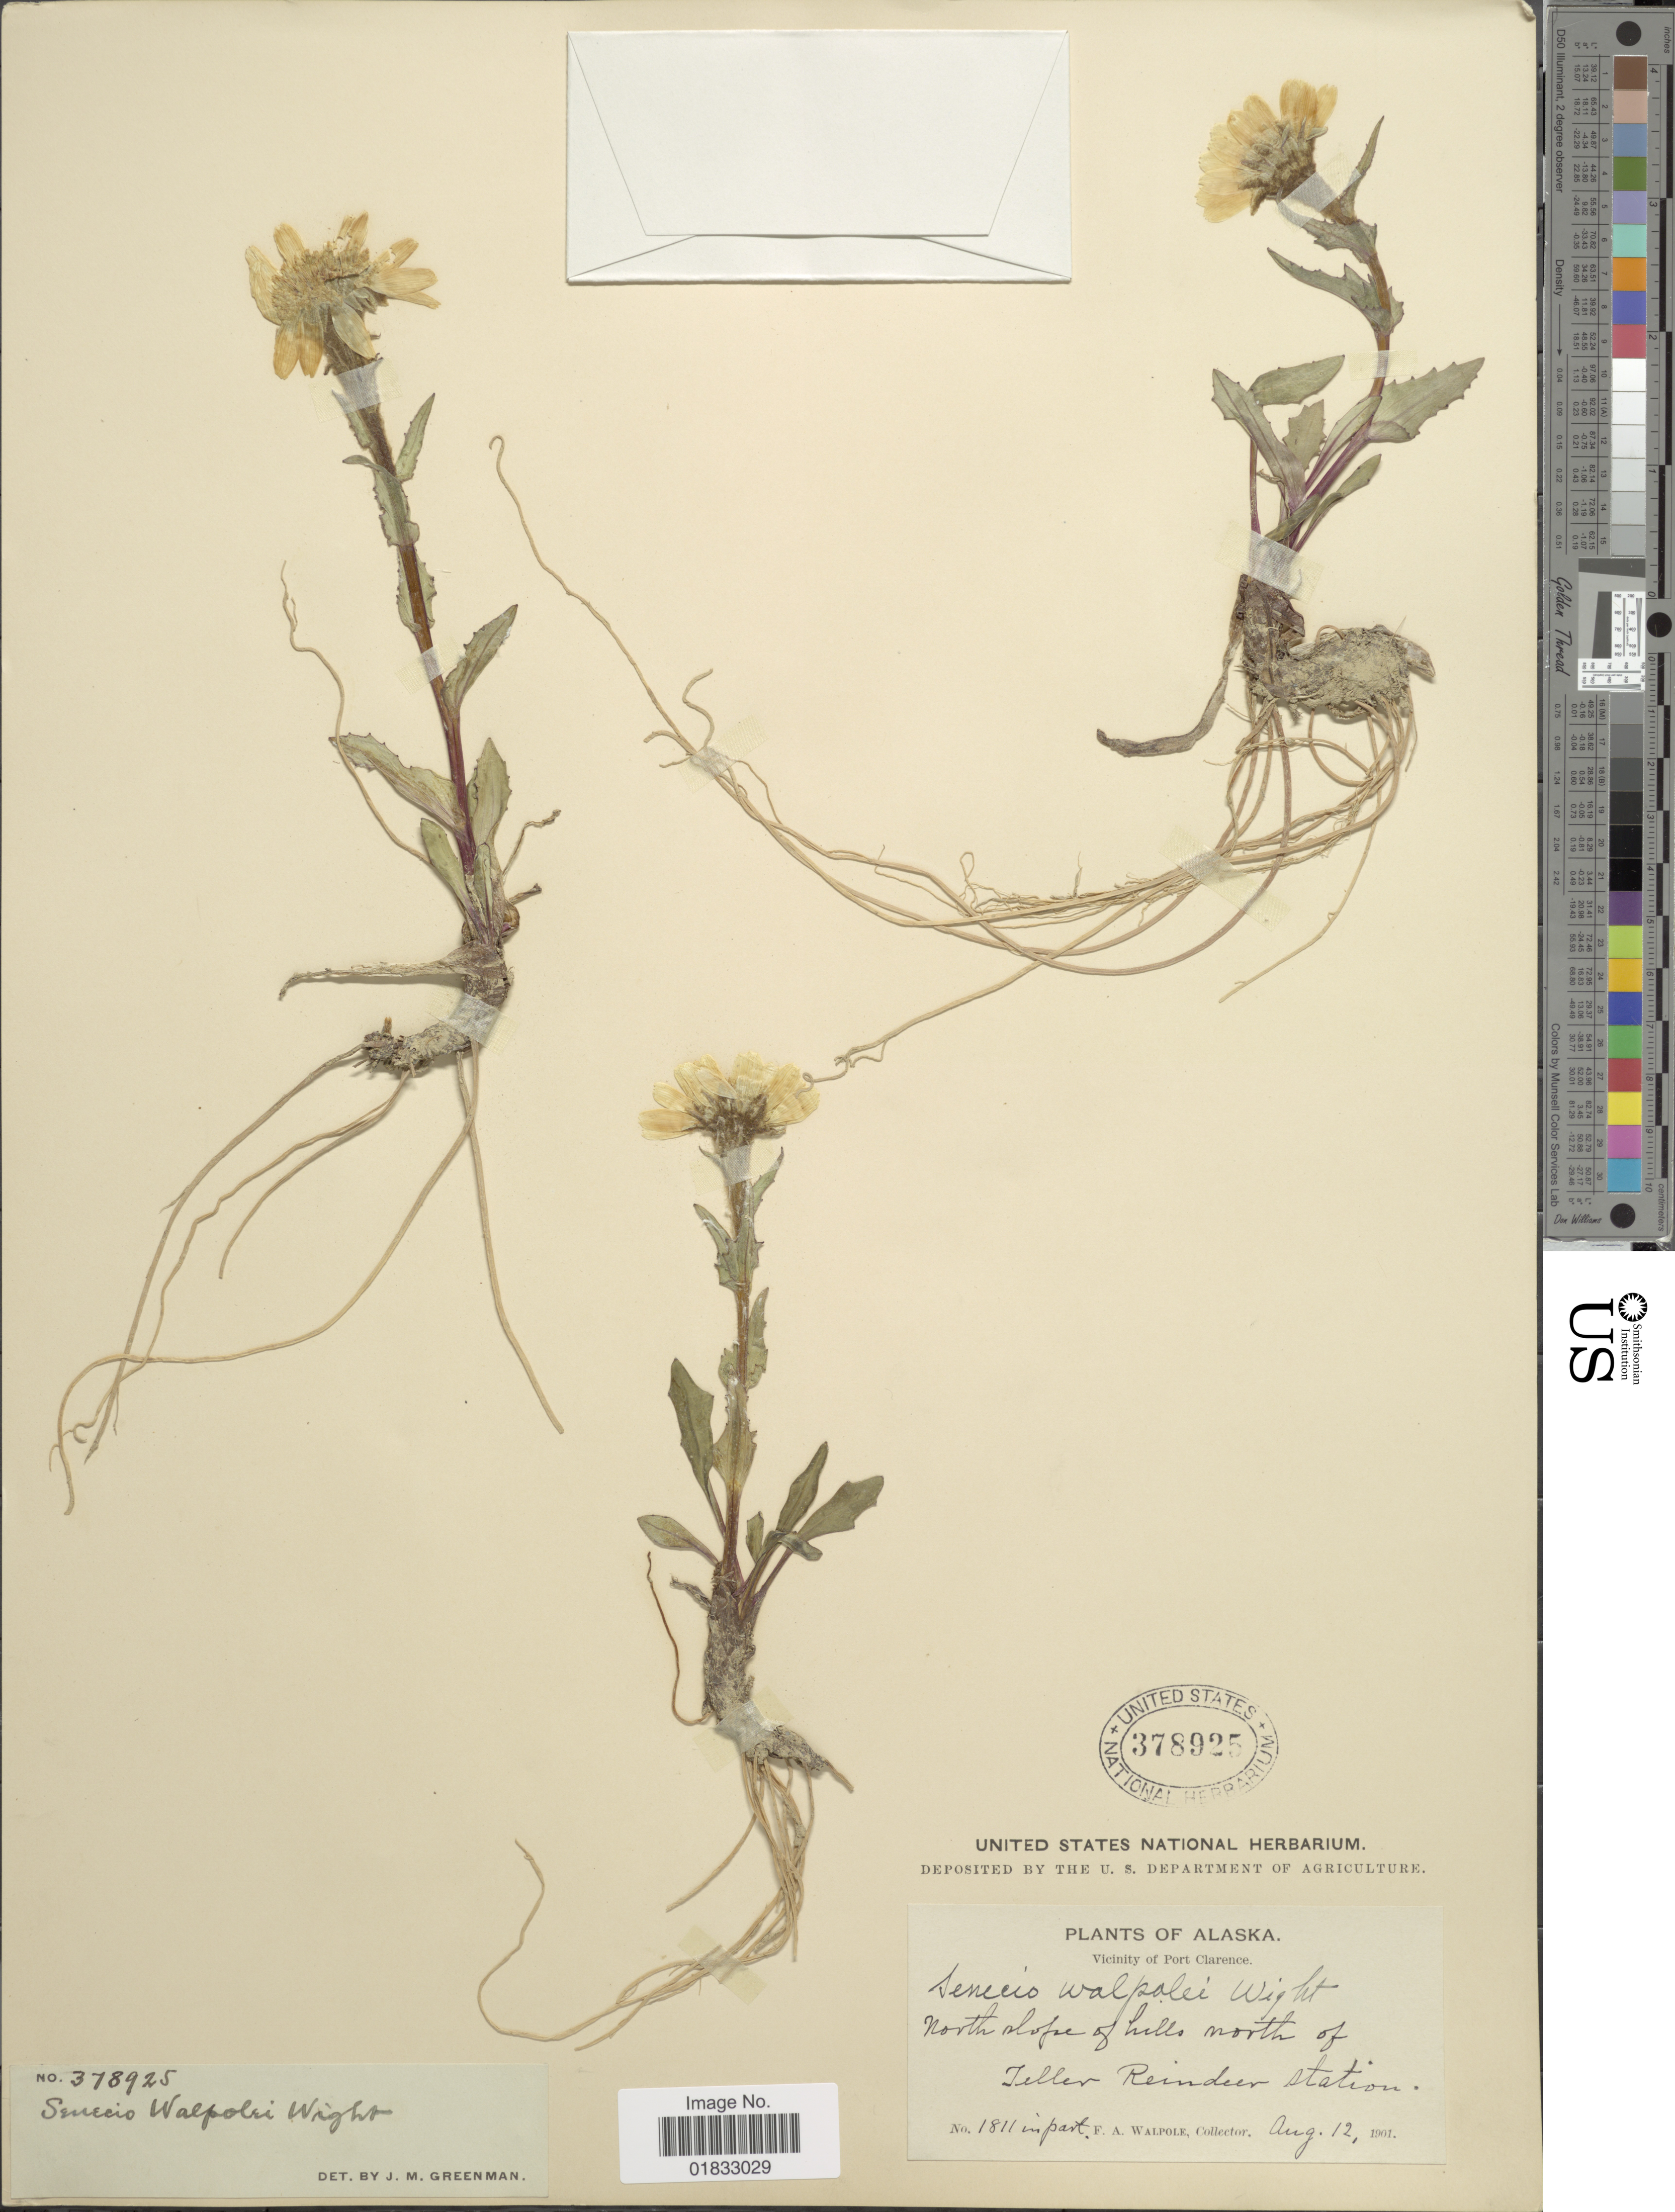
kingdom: Plantae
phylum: Tracheophyta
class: Magnoliopsida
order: Asterales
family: Asteraceae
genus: Tephroseris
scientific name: Tephroseris sp.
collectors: F. Walpole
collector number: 1811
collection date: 1901-08-12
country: United States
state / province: Alaska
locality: Vicinity of Port Clarence, north slope of hills north of Teller Reindeer Station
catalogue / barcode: US 378925